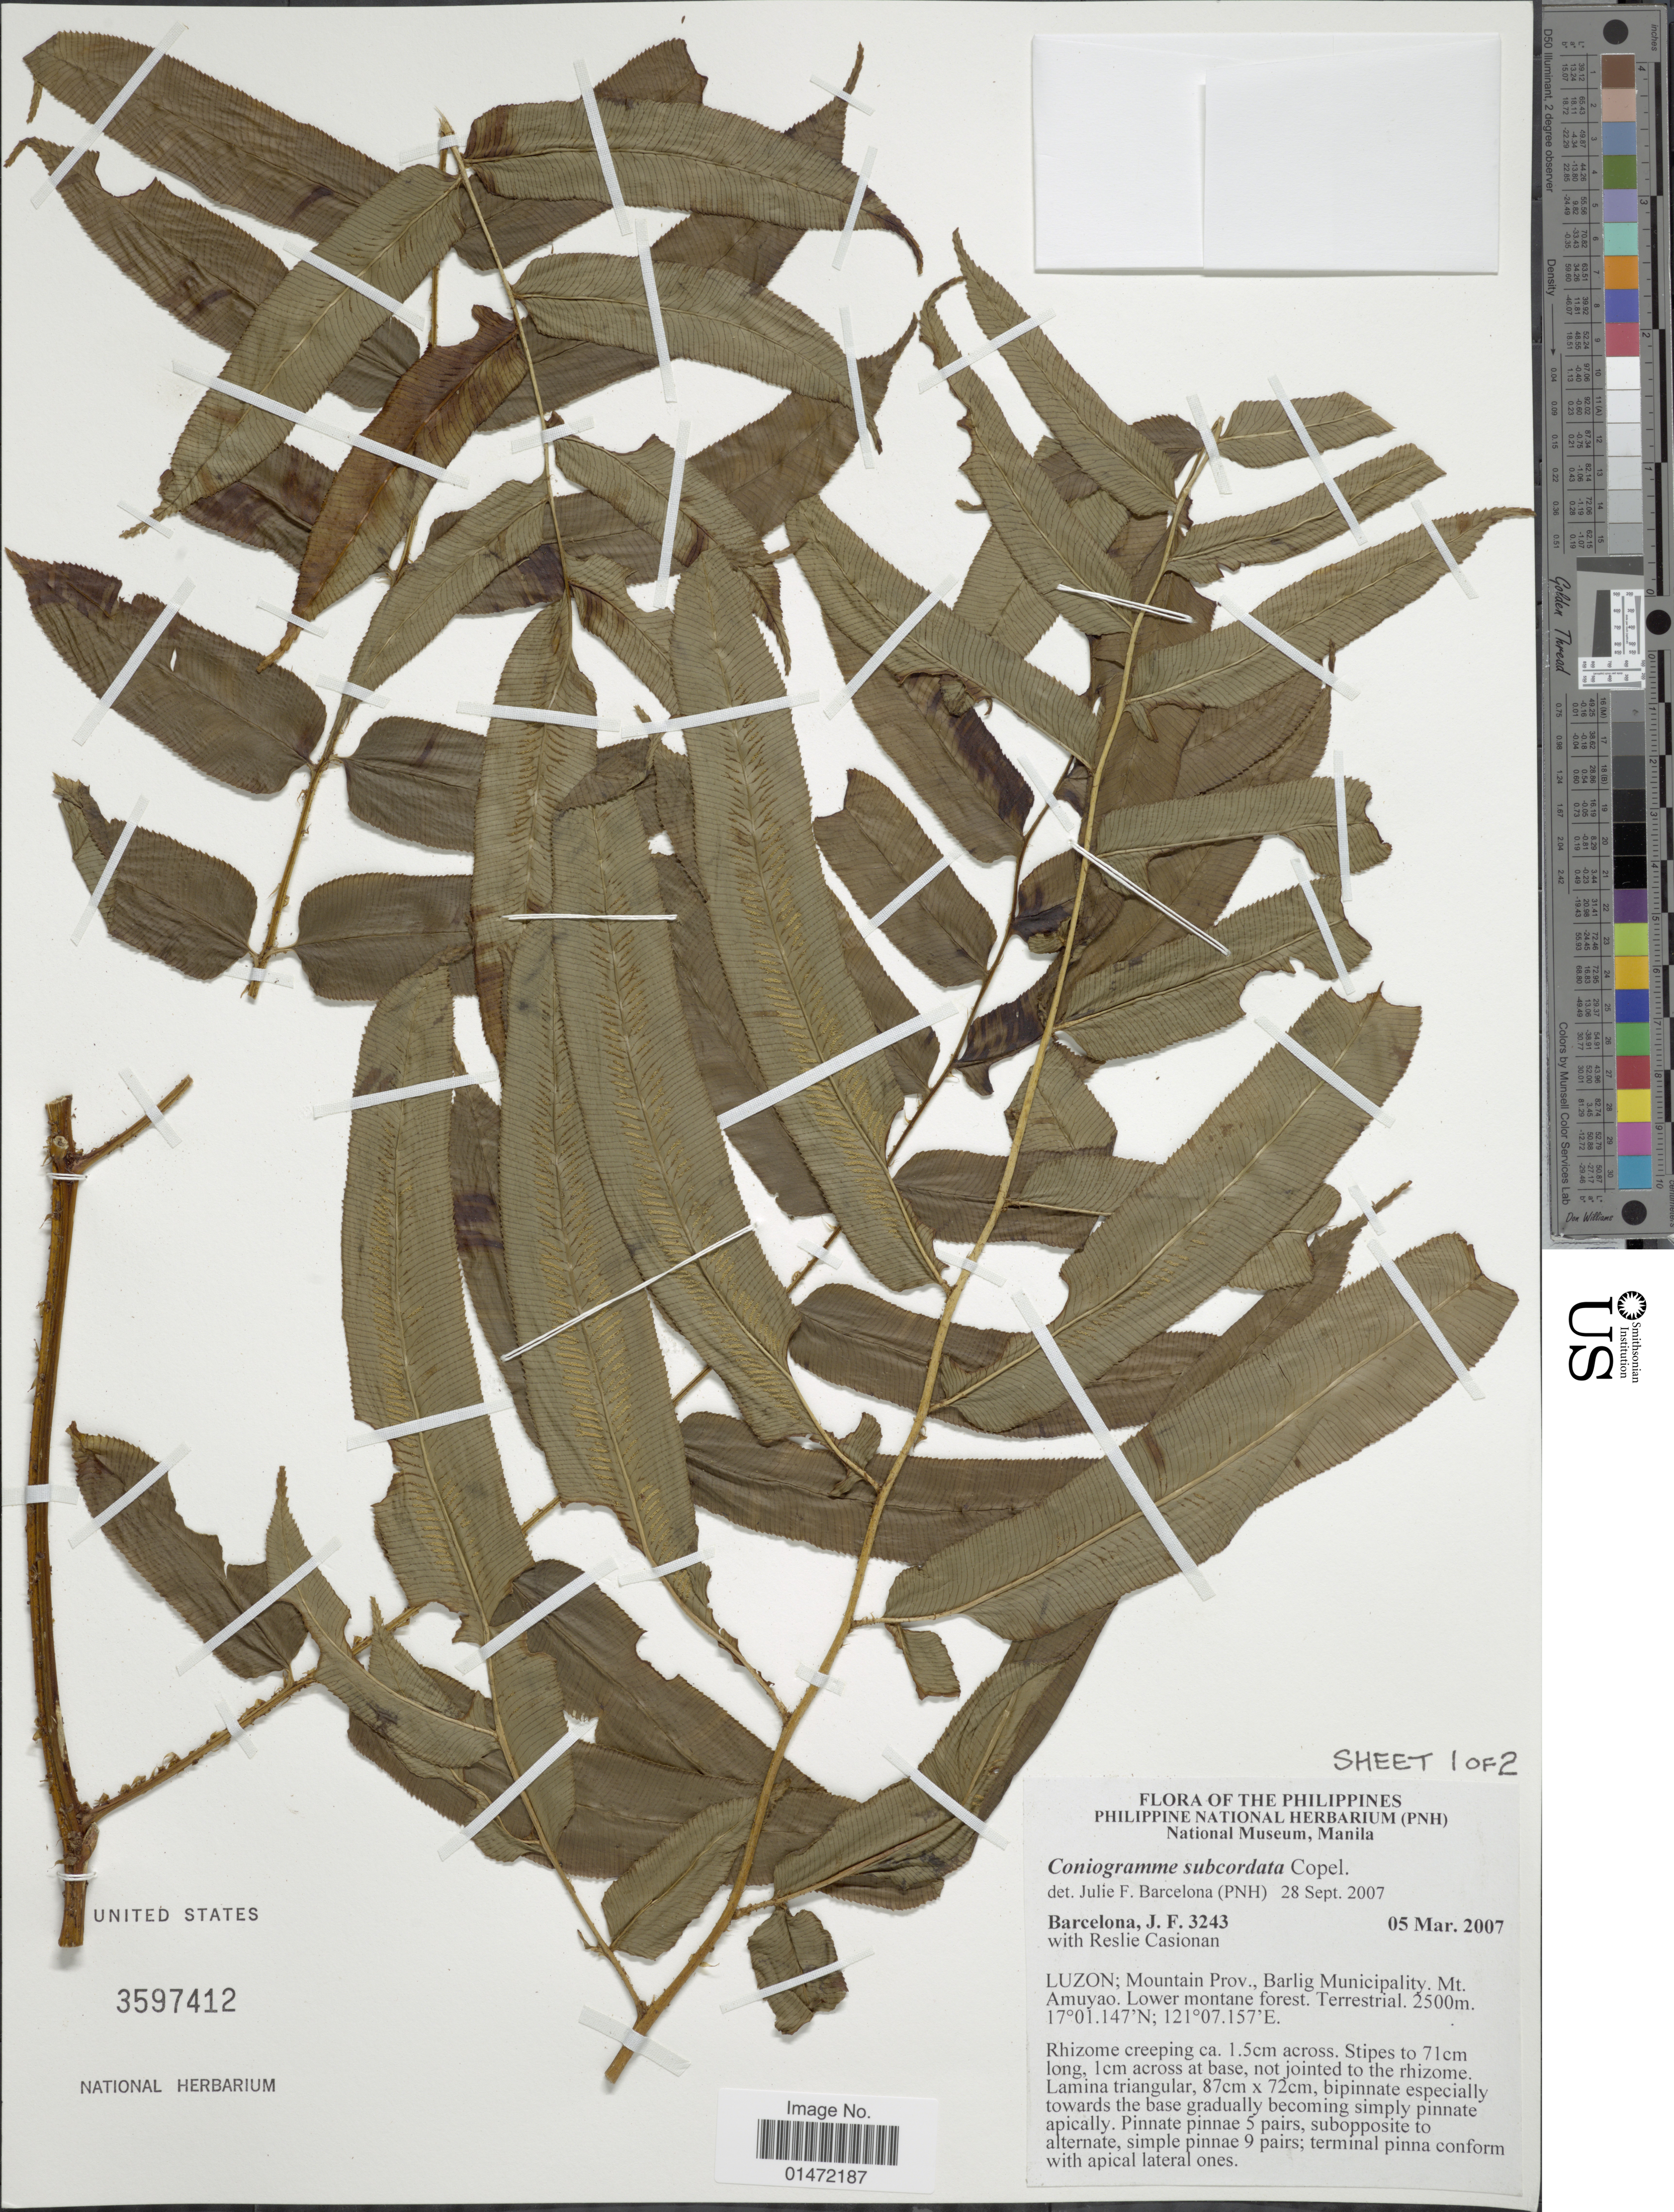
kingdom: Plantae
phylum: Tracheophyta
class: Polypodiopsida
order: Polypodiales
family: Pteridaceae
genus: Coniogramme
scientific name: Coniogramme subcordata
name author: Copel. in Elmer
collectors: J. F. Barcelona & R. Casionan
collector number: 3243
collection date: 2007-03-05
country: Philippines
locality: Luzon: Mountain Prov., Barlig Municipality, Mt. Amuyao.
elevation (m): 2500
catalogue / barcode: US 3597412